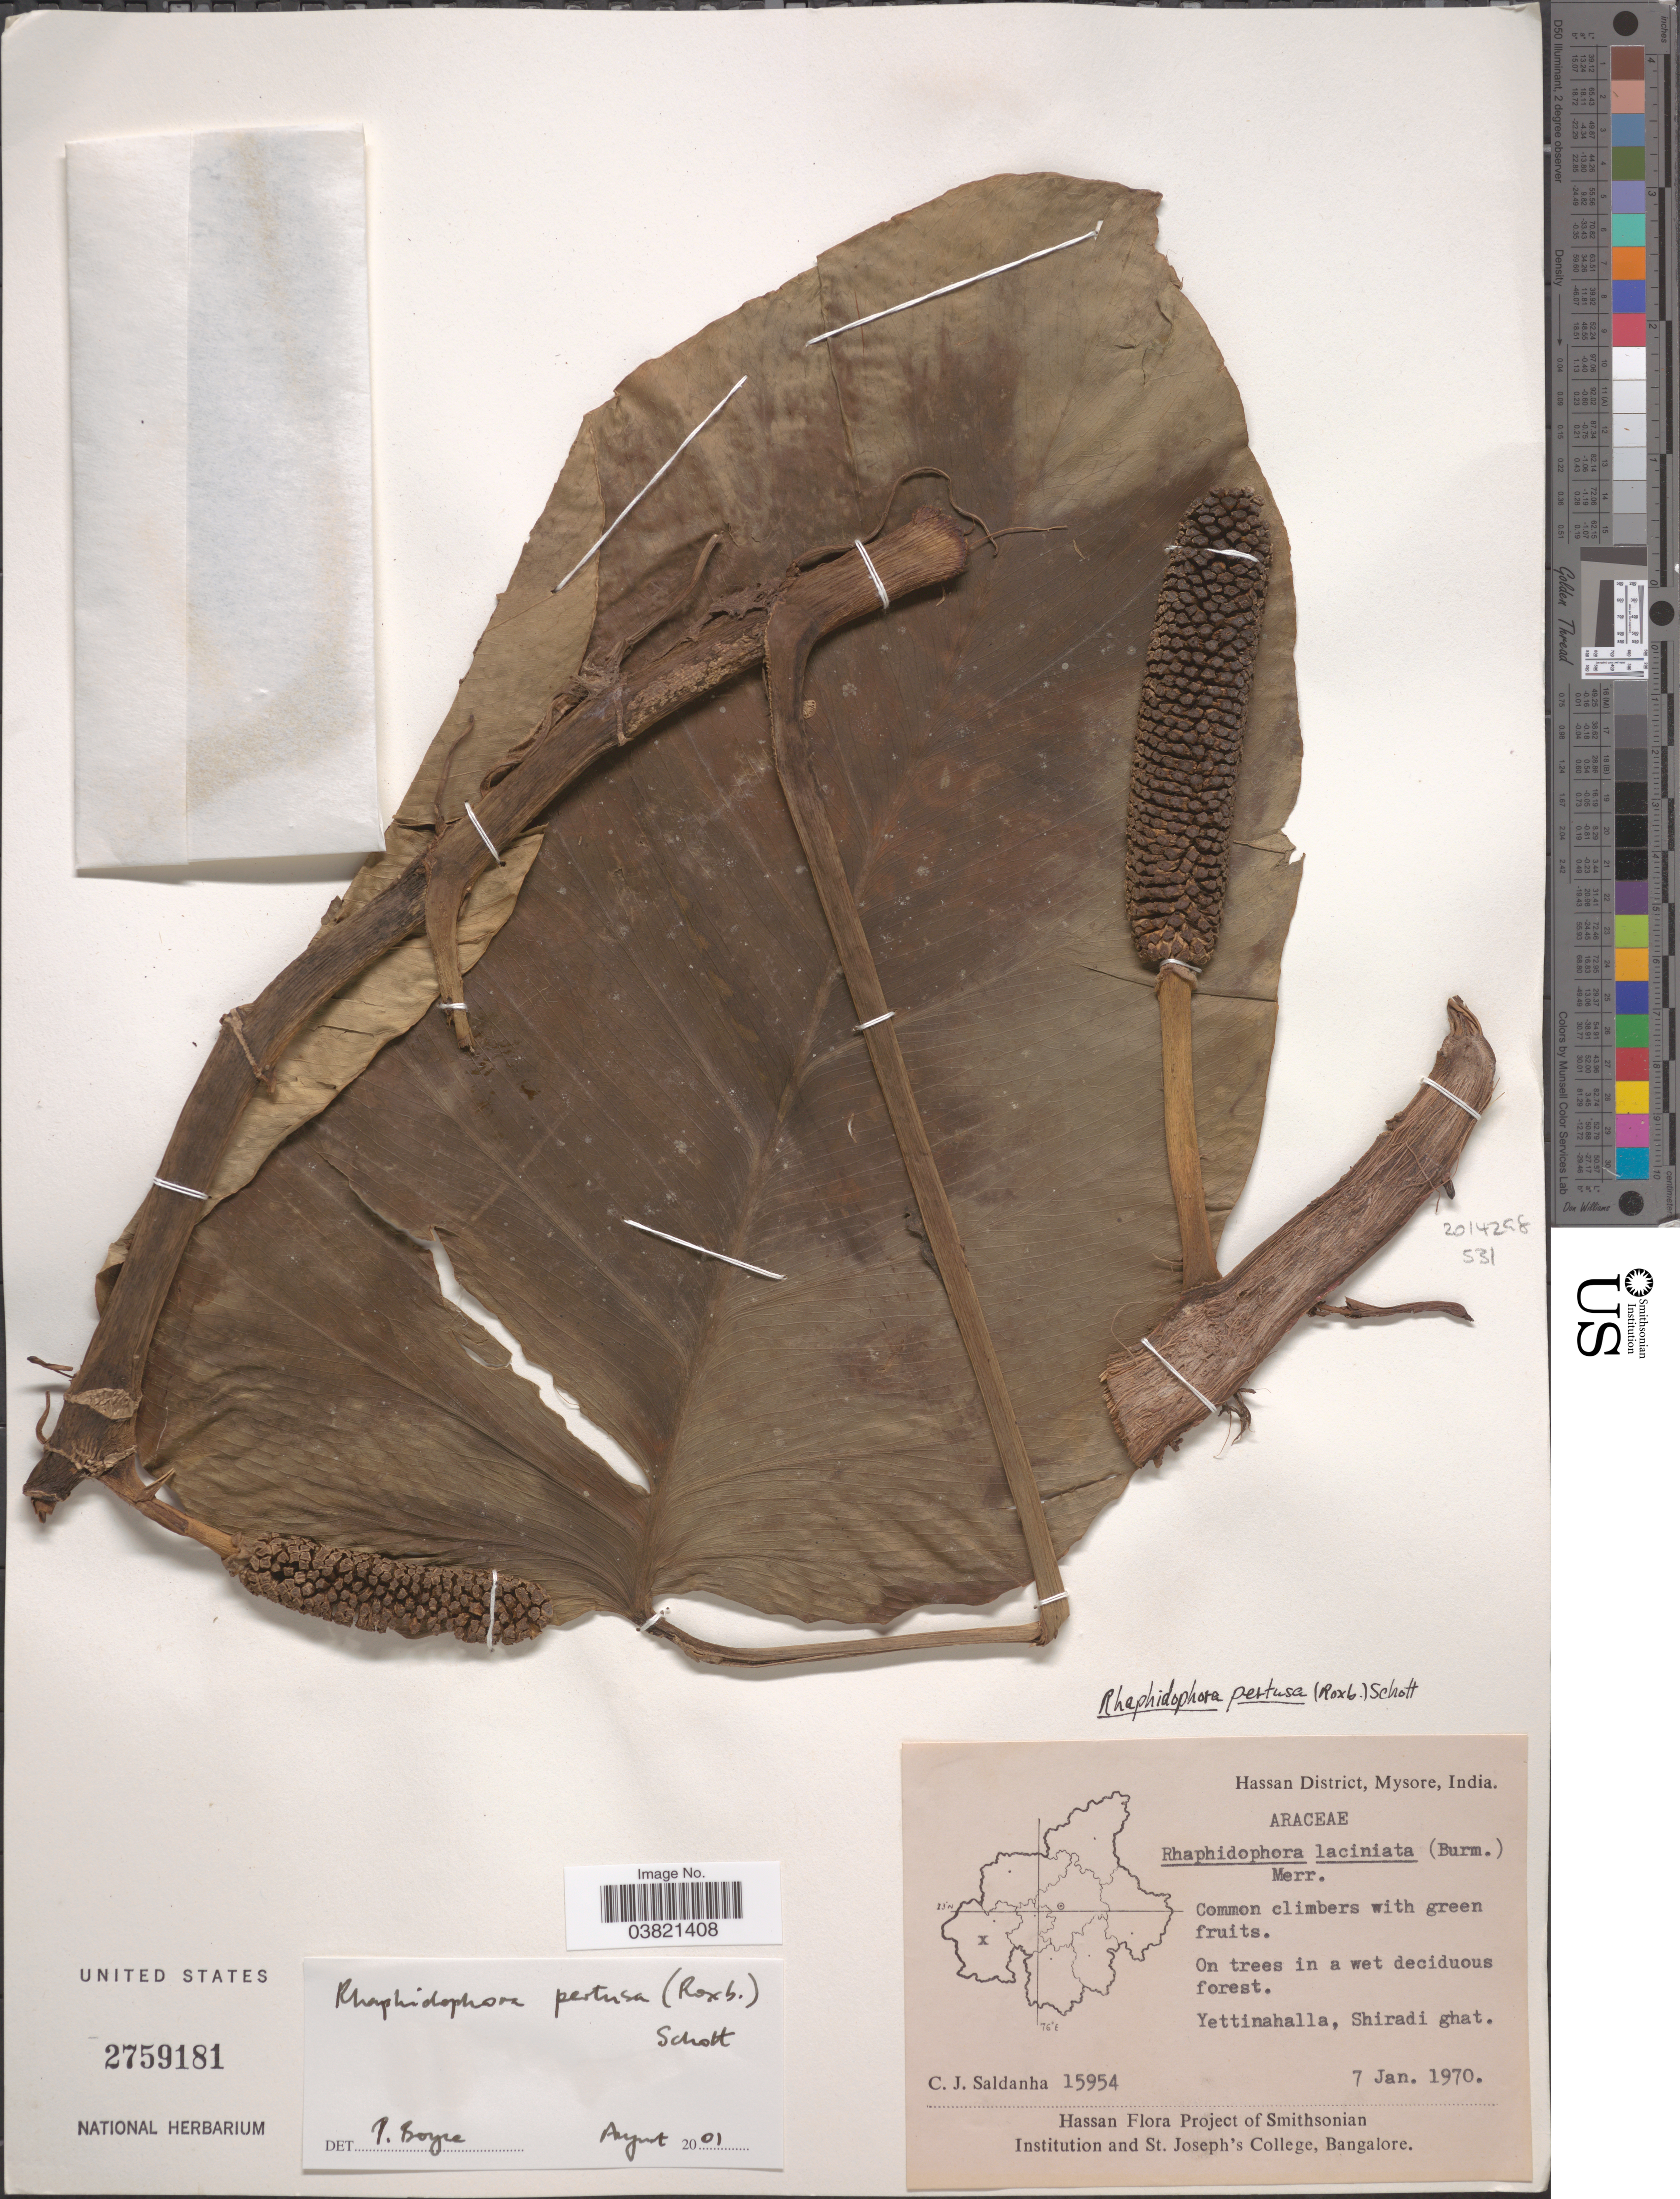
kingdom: Plantae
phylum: Tracheophyta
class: Liliopsida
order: Alismatales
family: Araceae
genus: Rhaphidophora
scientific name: Rhaphidophora pertusa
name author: (Roxb.) Schott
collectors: C. J. Saldanha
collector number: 15954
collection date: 1970-01-07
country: India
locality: Hassan District, Mysore. Yettinahalla, Shiradi ghat.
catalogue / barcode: US 2759181